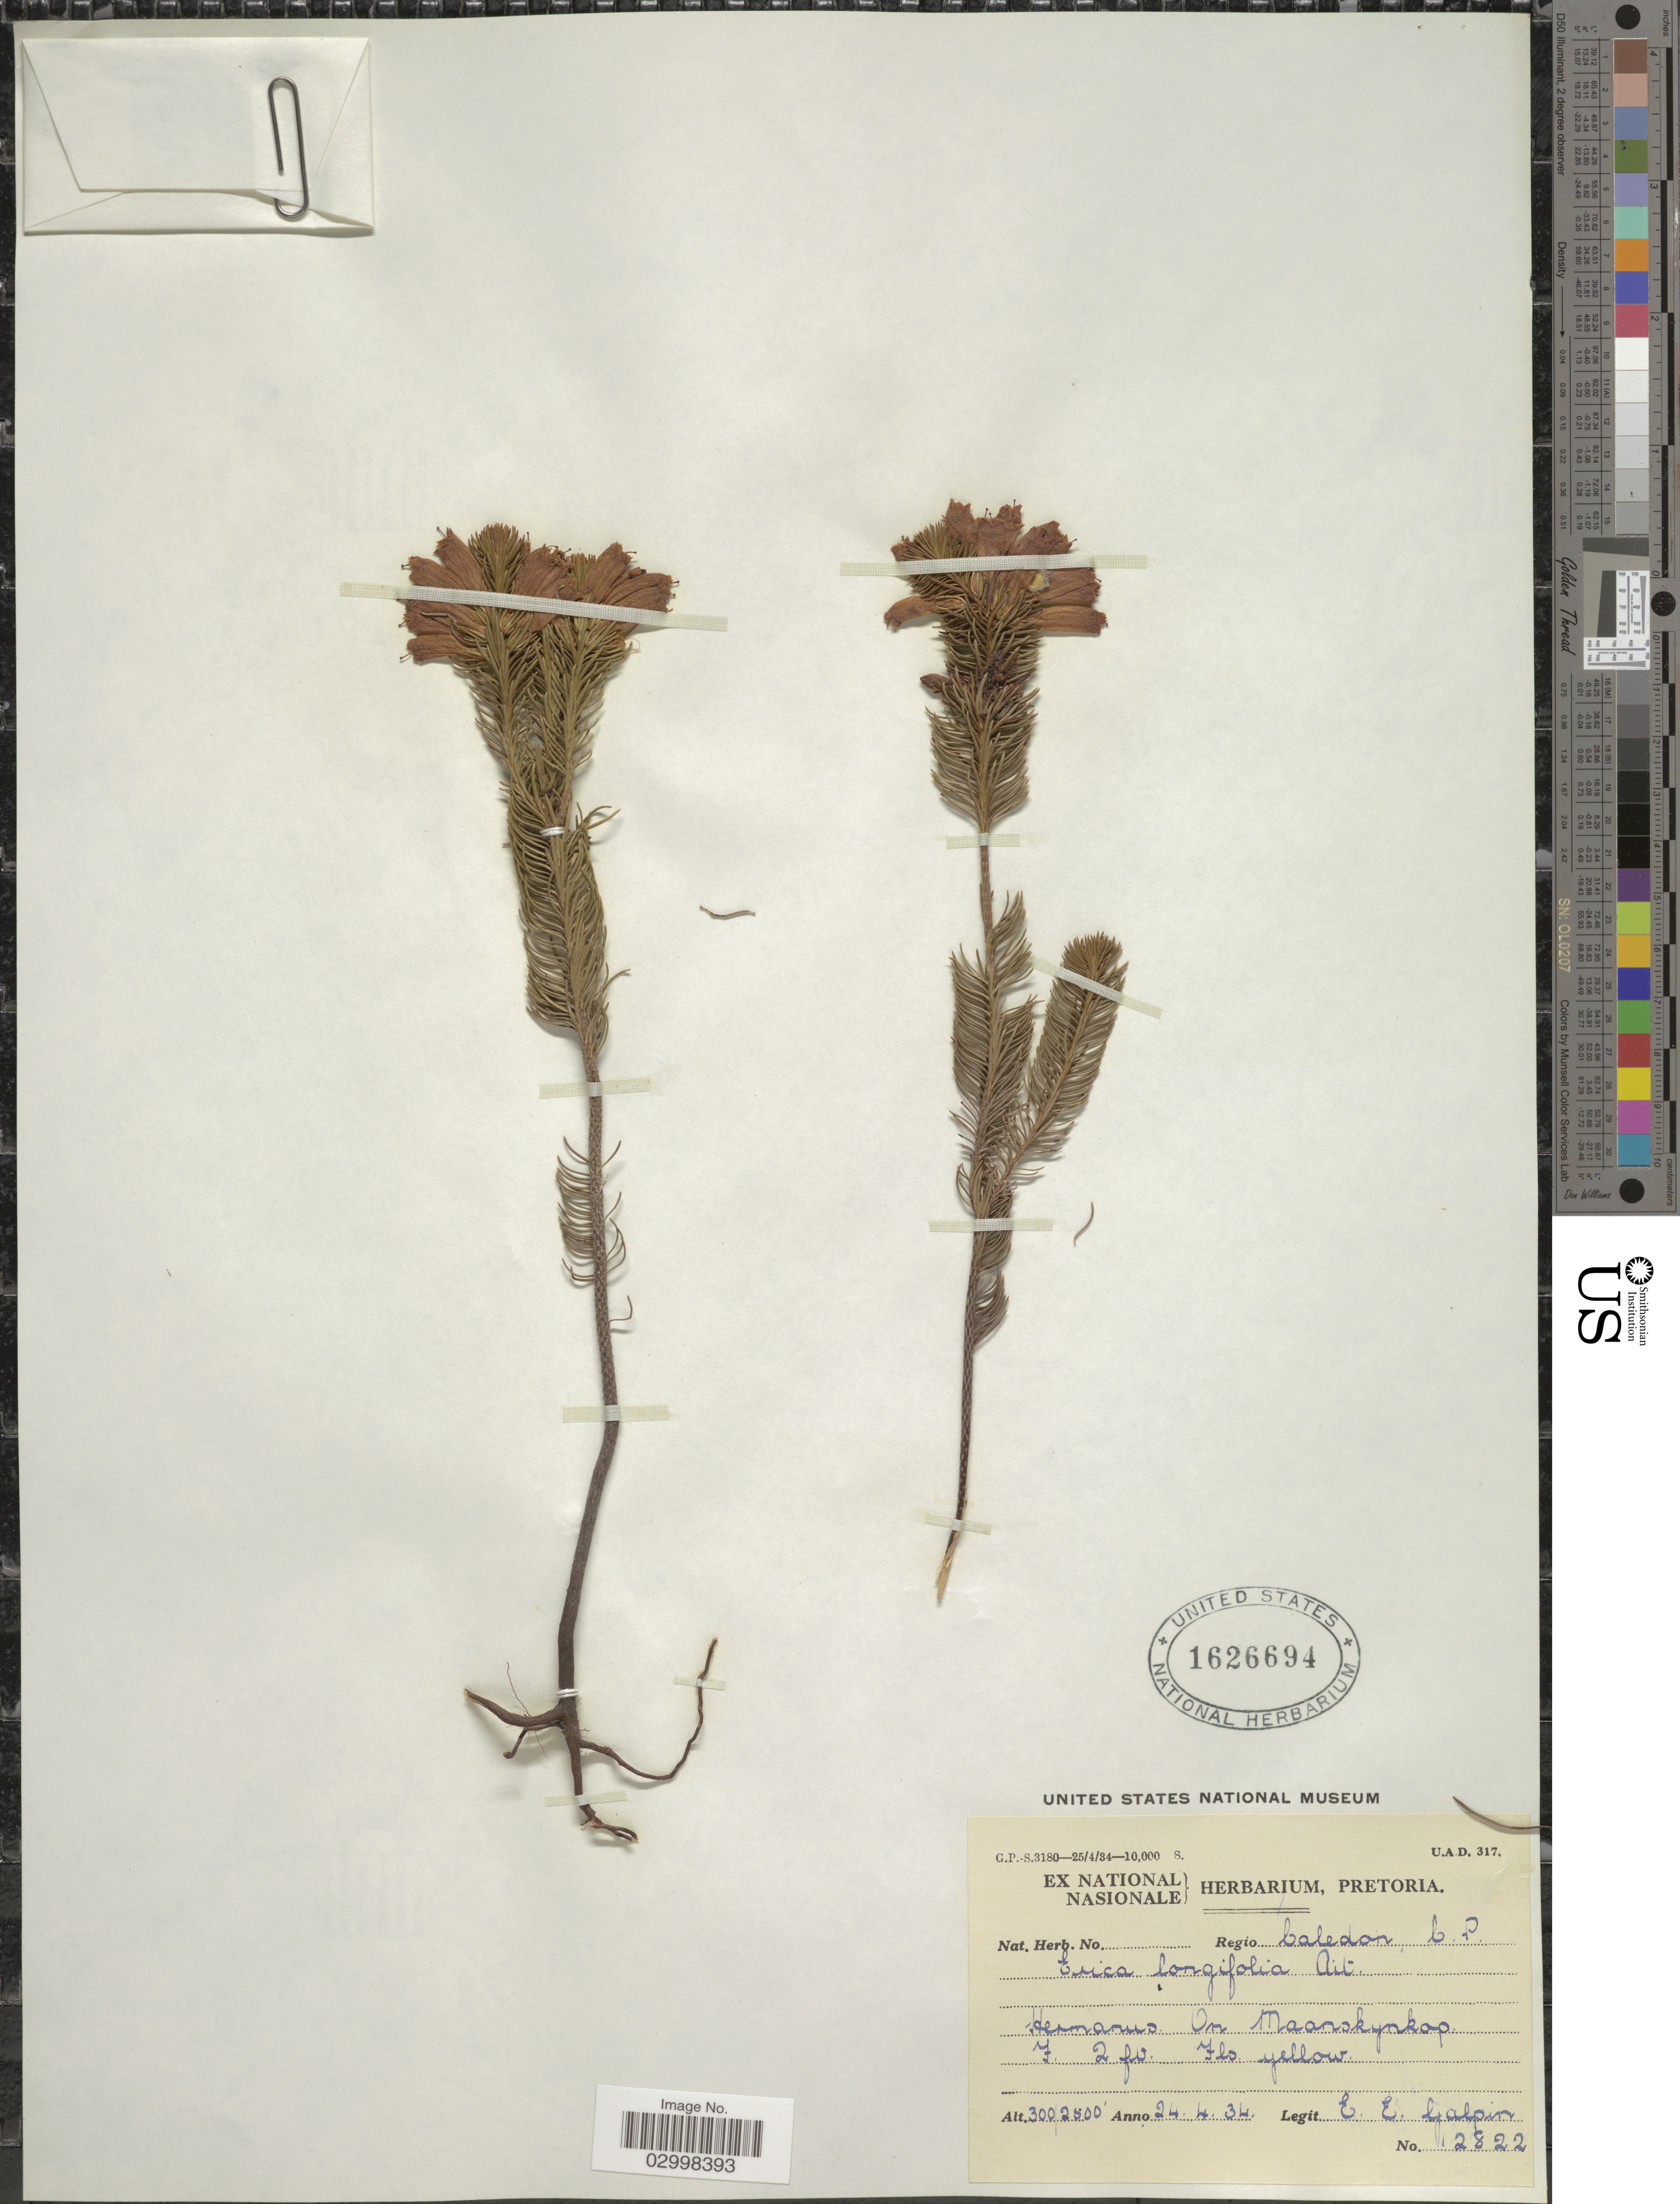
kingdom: Plantae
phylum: Tracheophyta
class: Magnoliopsida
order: Ericales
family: Ericaceae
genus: Erica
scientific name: Erica longifolia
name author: F. A. Bauer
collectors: E. Galpin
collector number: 12822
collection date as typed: Transcribed d/m/y: 24/4/34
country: South Africa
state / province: Western Cape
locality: Regio Caledon. Hermanus. On Maanskijnkop.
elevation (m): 91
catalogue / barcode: US 1626694